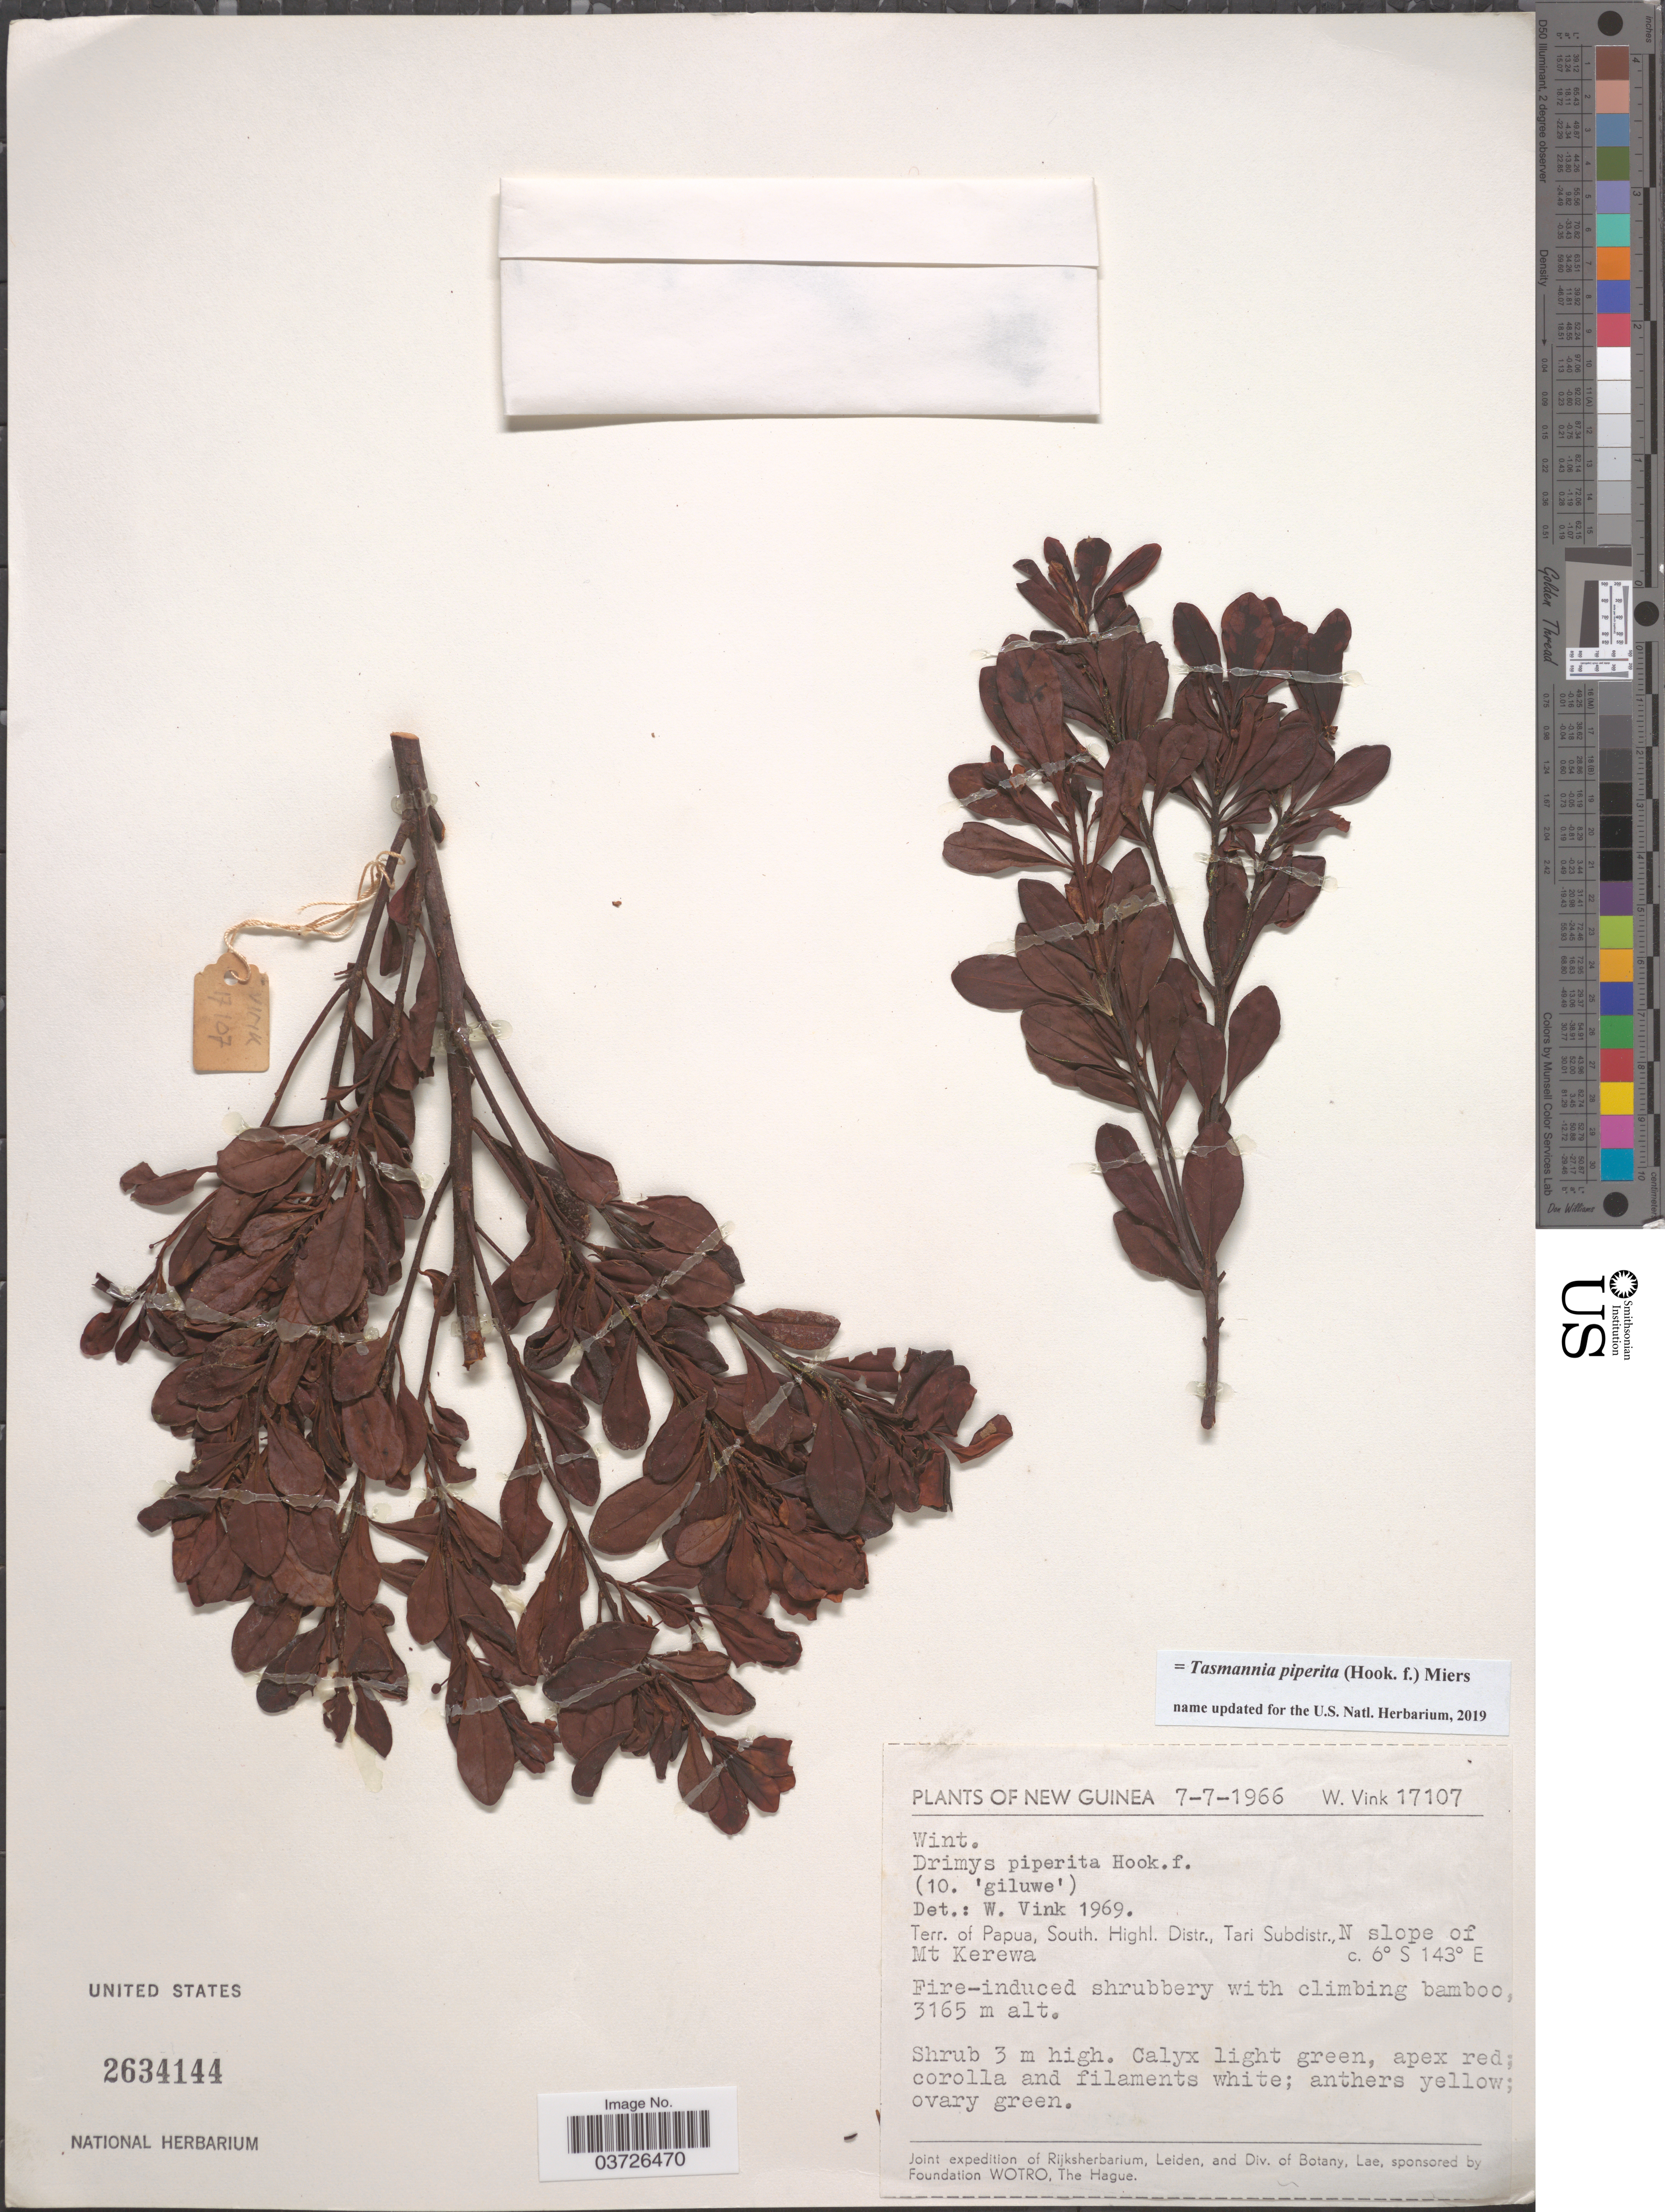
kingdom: Plantae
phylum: Tracheophyta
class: Magnoliopsida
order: Canellales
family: Winteraceae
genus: Tasmannia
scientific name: Tasmannia piperita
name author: (Hook. f.) Miers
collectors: W. Vink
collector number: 17107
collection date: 1966-07-07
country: Papua New Guinea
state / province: Southern Highlands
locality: New Guinea. Terr. of Papua, South. Highl. Distr., Tari Subdistr., N slope of Mt Kerewa.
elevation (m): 3165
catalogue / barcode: US 2634144